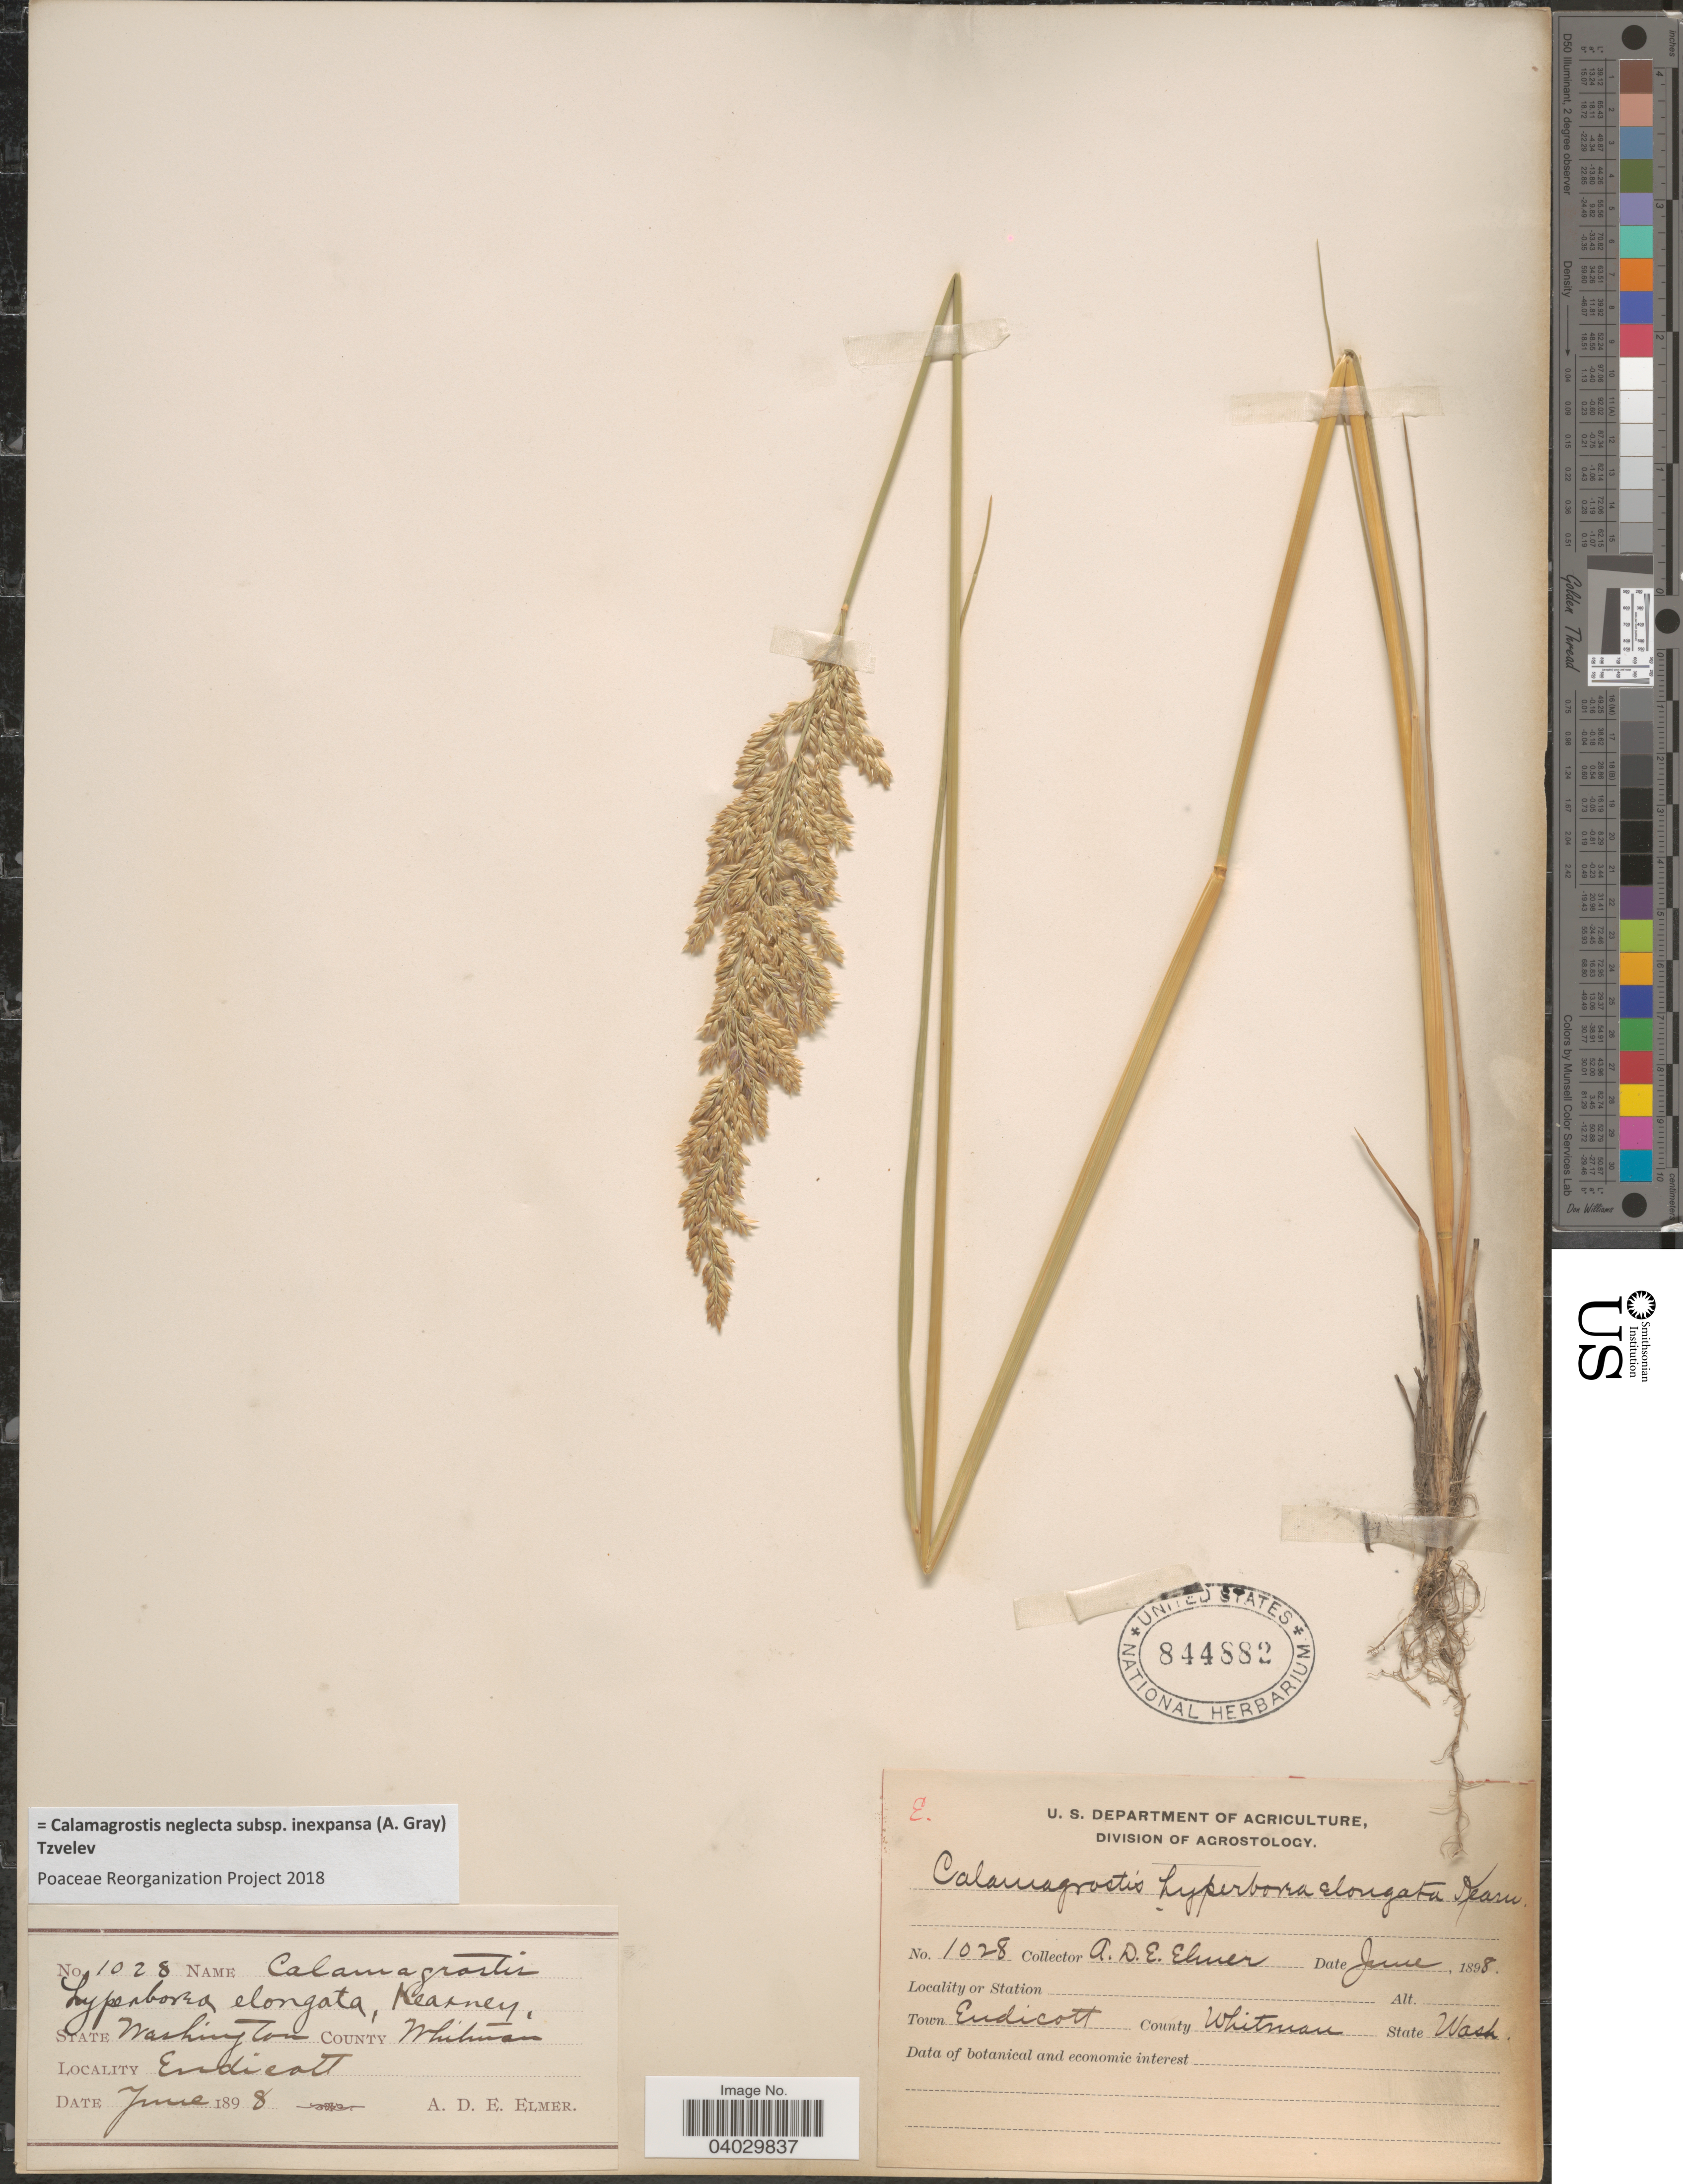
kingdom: Plantae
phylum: Tracheophyta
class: Liliopsida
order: Poales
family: Poaceae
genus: Calamagrostis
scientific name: Calamagrostis neglecta subsp. inexpansa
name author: (A. Gray) Tzvelev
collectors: A. D. E. Elmer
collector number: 1028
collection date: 1898-06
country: United States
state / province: Washington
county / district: Whitman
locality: Town Endicott. County Whitman.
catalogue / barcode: US 844882